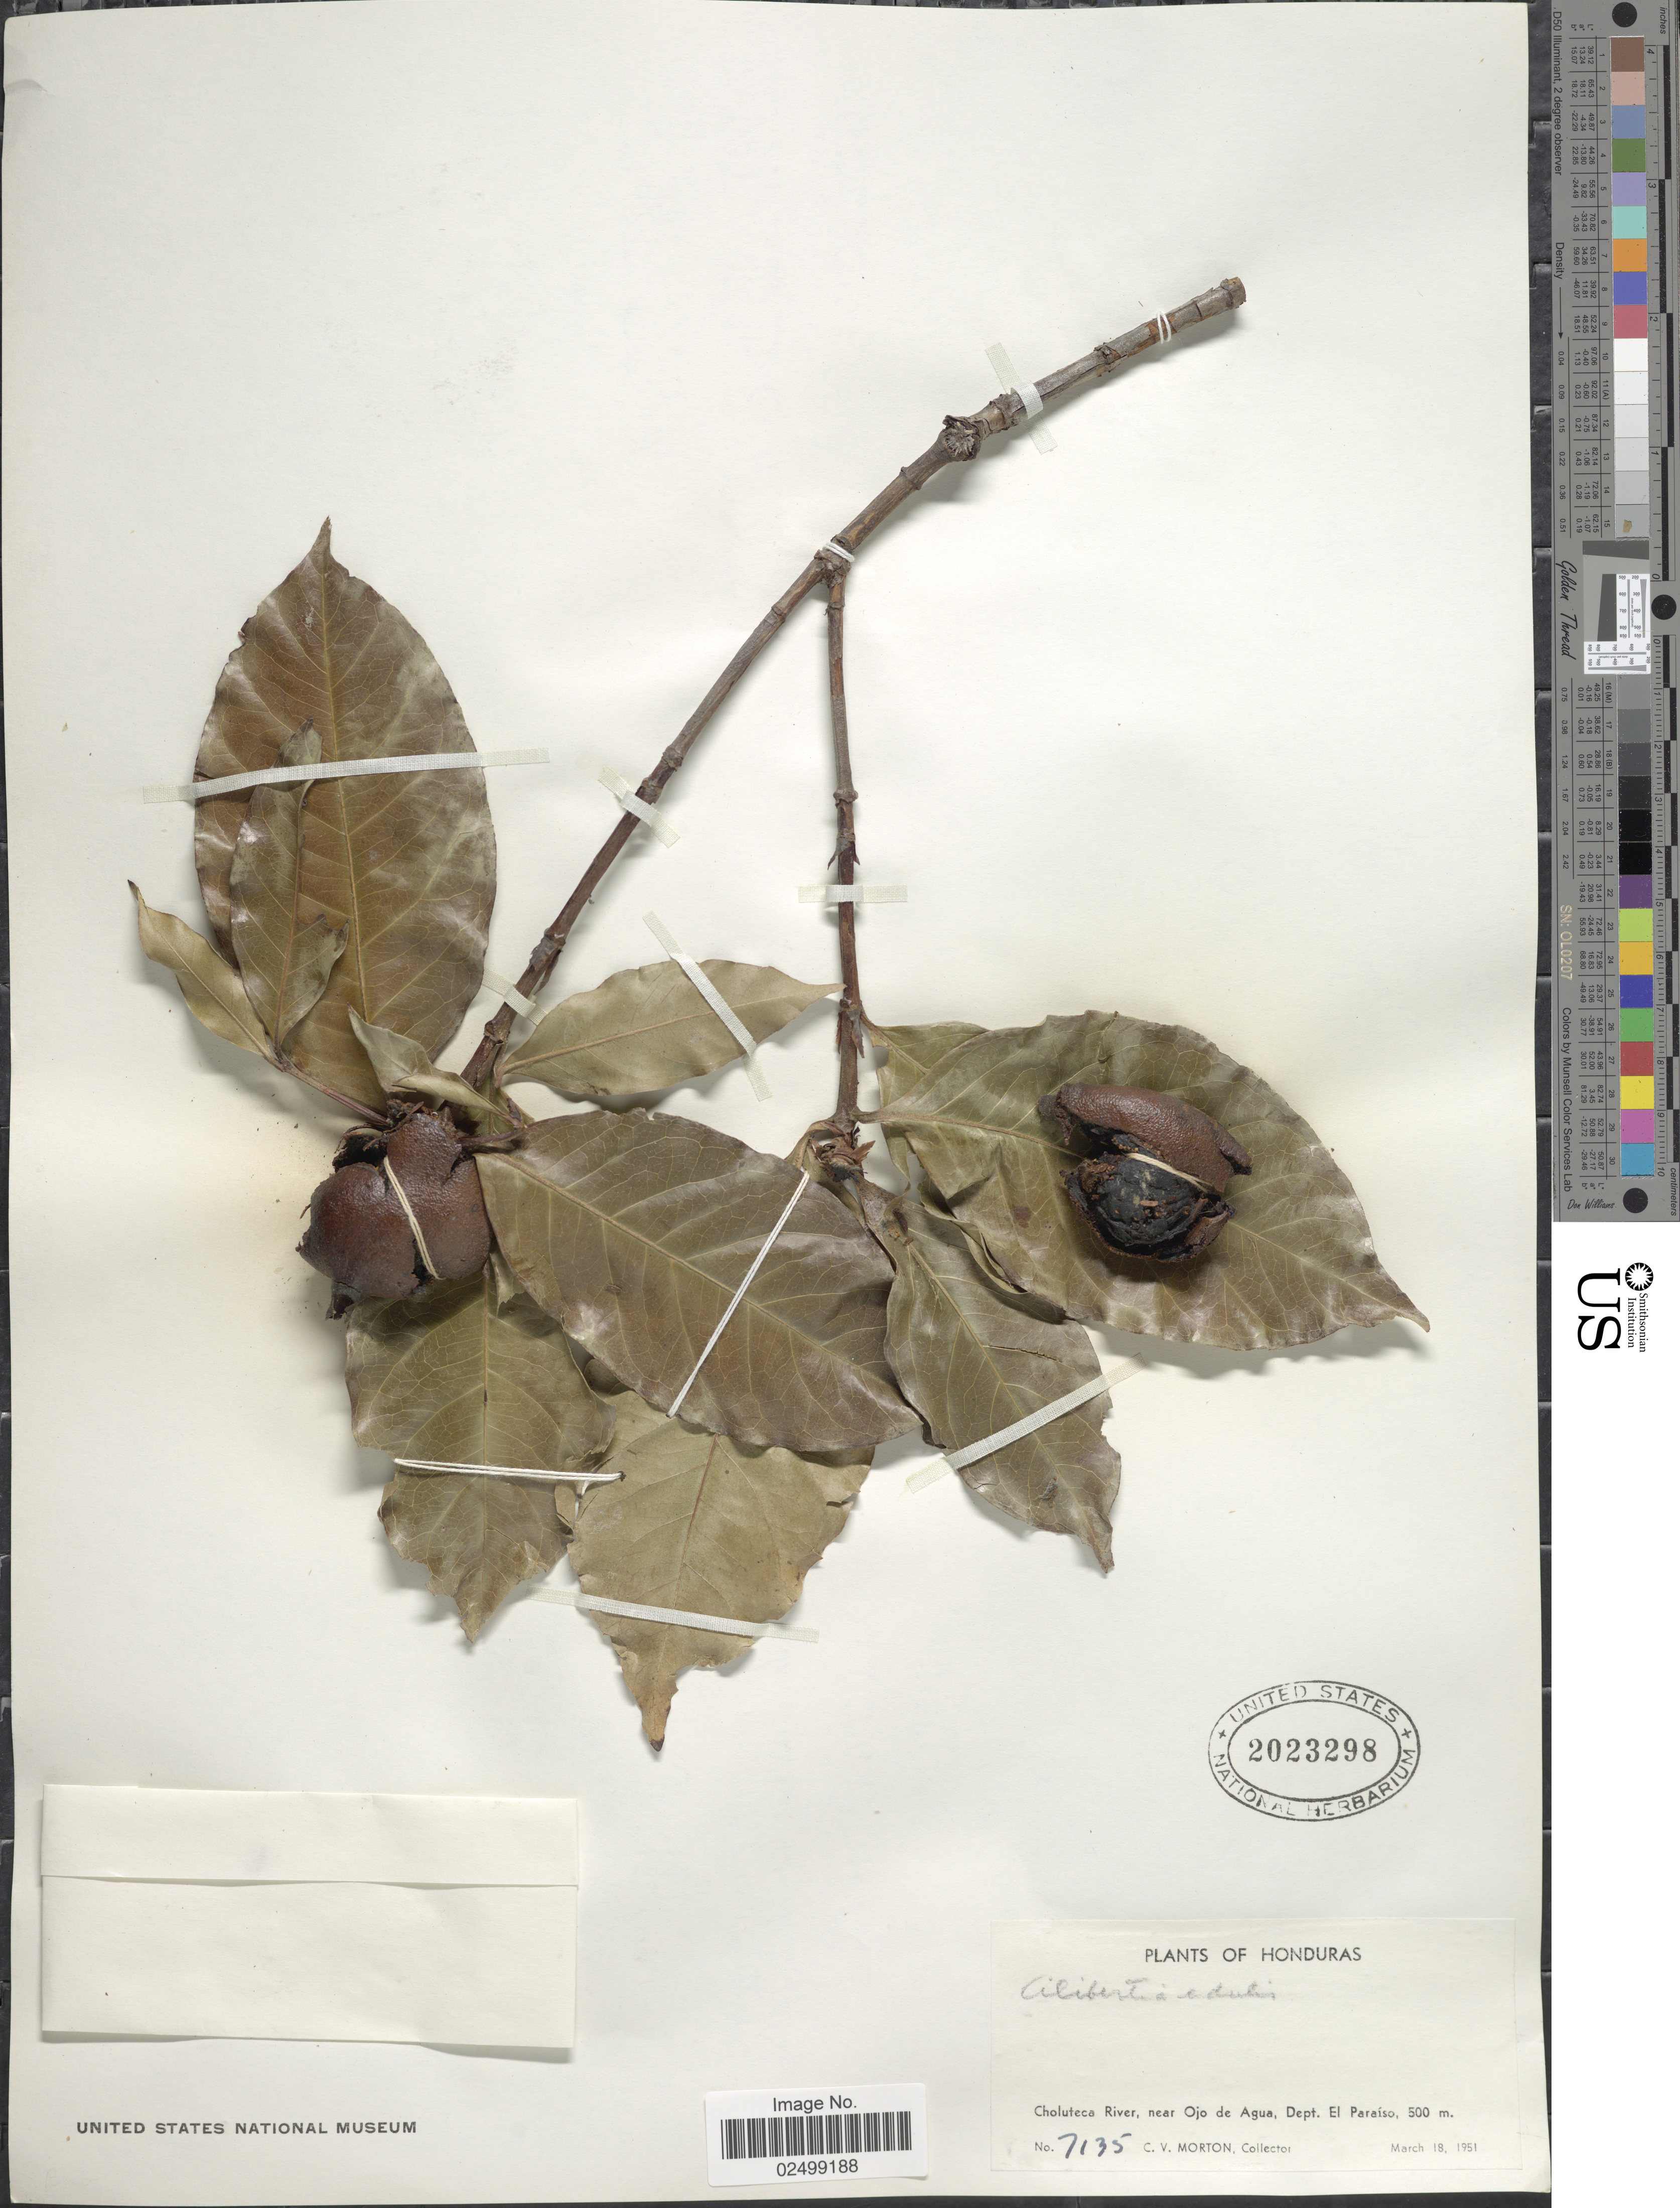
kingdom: Plantae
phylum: Tracheophyta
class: Magnoliopsida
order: Gentianales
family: Rubiaceae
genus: Alibertia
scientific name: Alibertia edulis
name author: (Rich.) A. Rich. ex DC.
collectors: C. V. Morton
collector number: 7135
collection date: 1951-03-18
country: Honduras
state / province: El Paraíso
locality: Choluteca River, near Ojo de Agua, Dept. El Paraíso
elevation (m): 500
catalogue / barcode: US 2023298